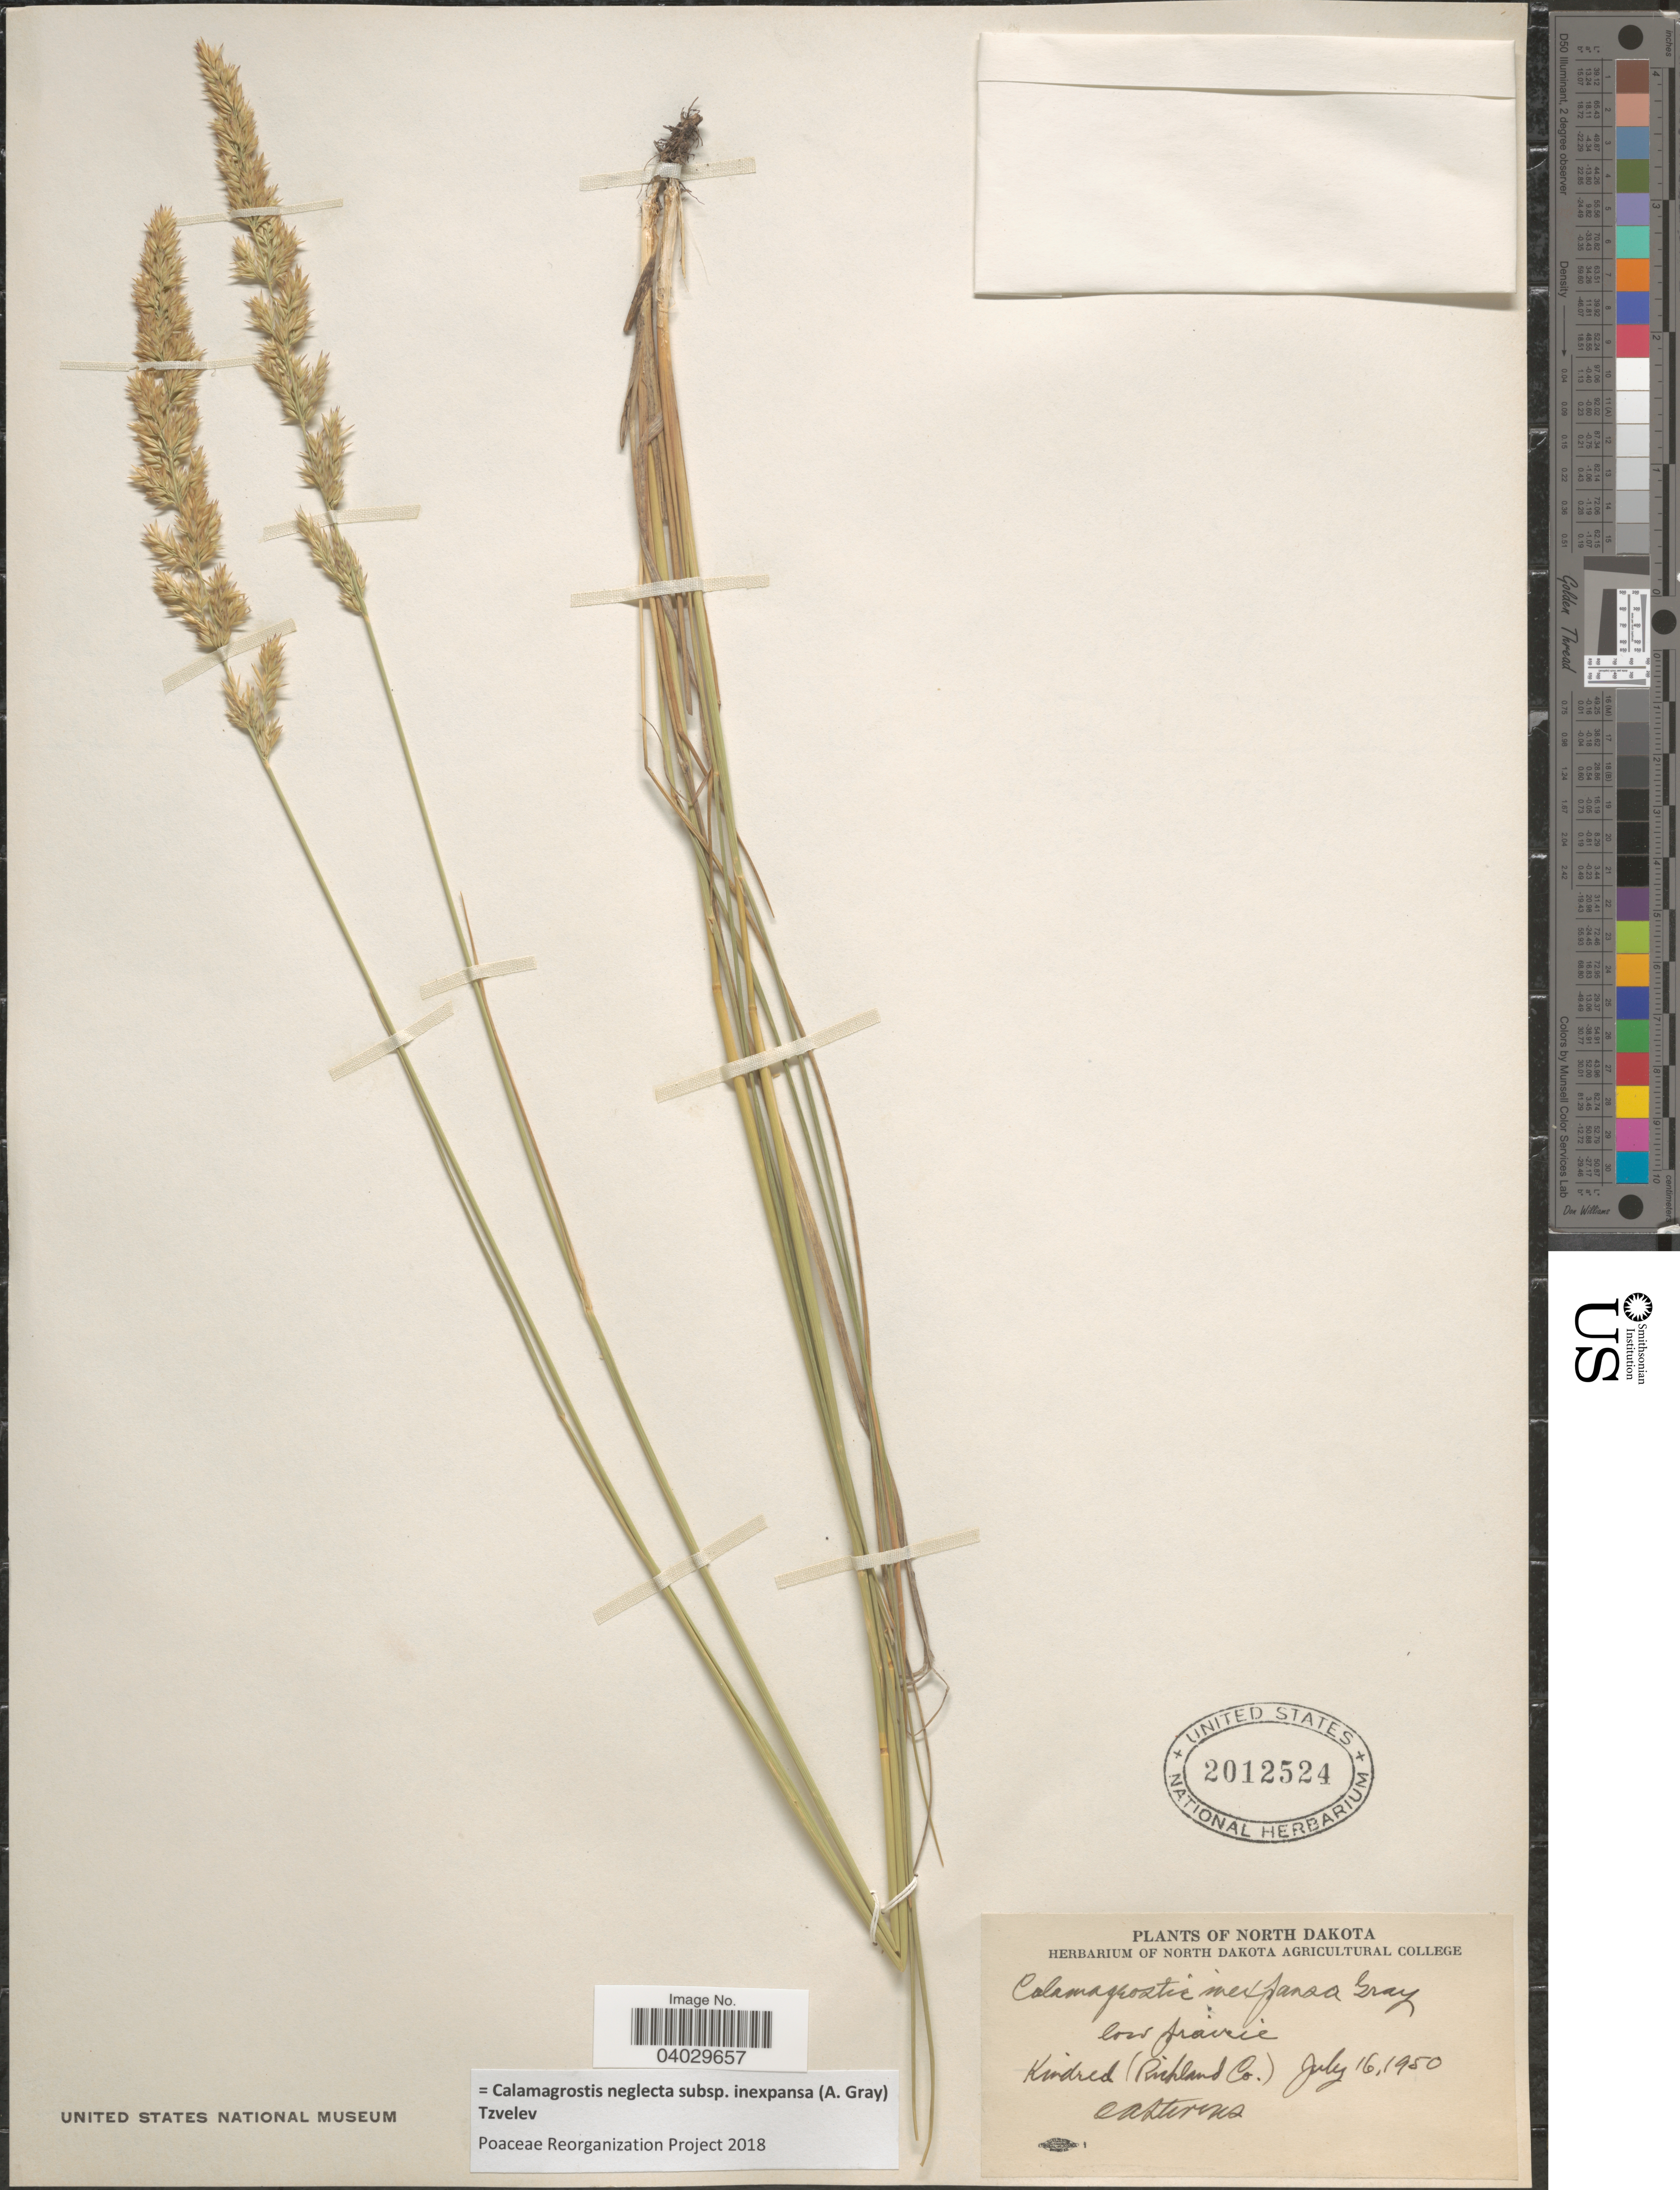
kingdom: Plantae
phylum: Tracheophyta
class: Liliopsida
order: Poales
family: Poaceae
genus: Calamagrostis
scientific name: Calamagrostis neglecta subsp. inexpansa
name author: (A. Gray) Tzvelev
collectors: O. A. Stevens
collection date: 1950-07-16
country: United States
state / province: North Dakota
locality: Kindred (Richland Co.).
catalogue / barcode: US 2012524